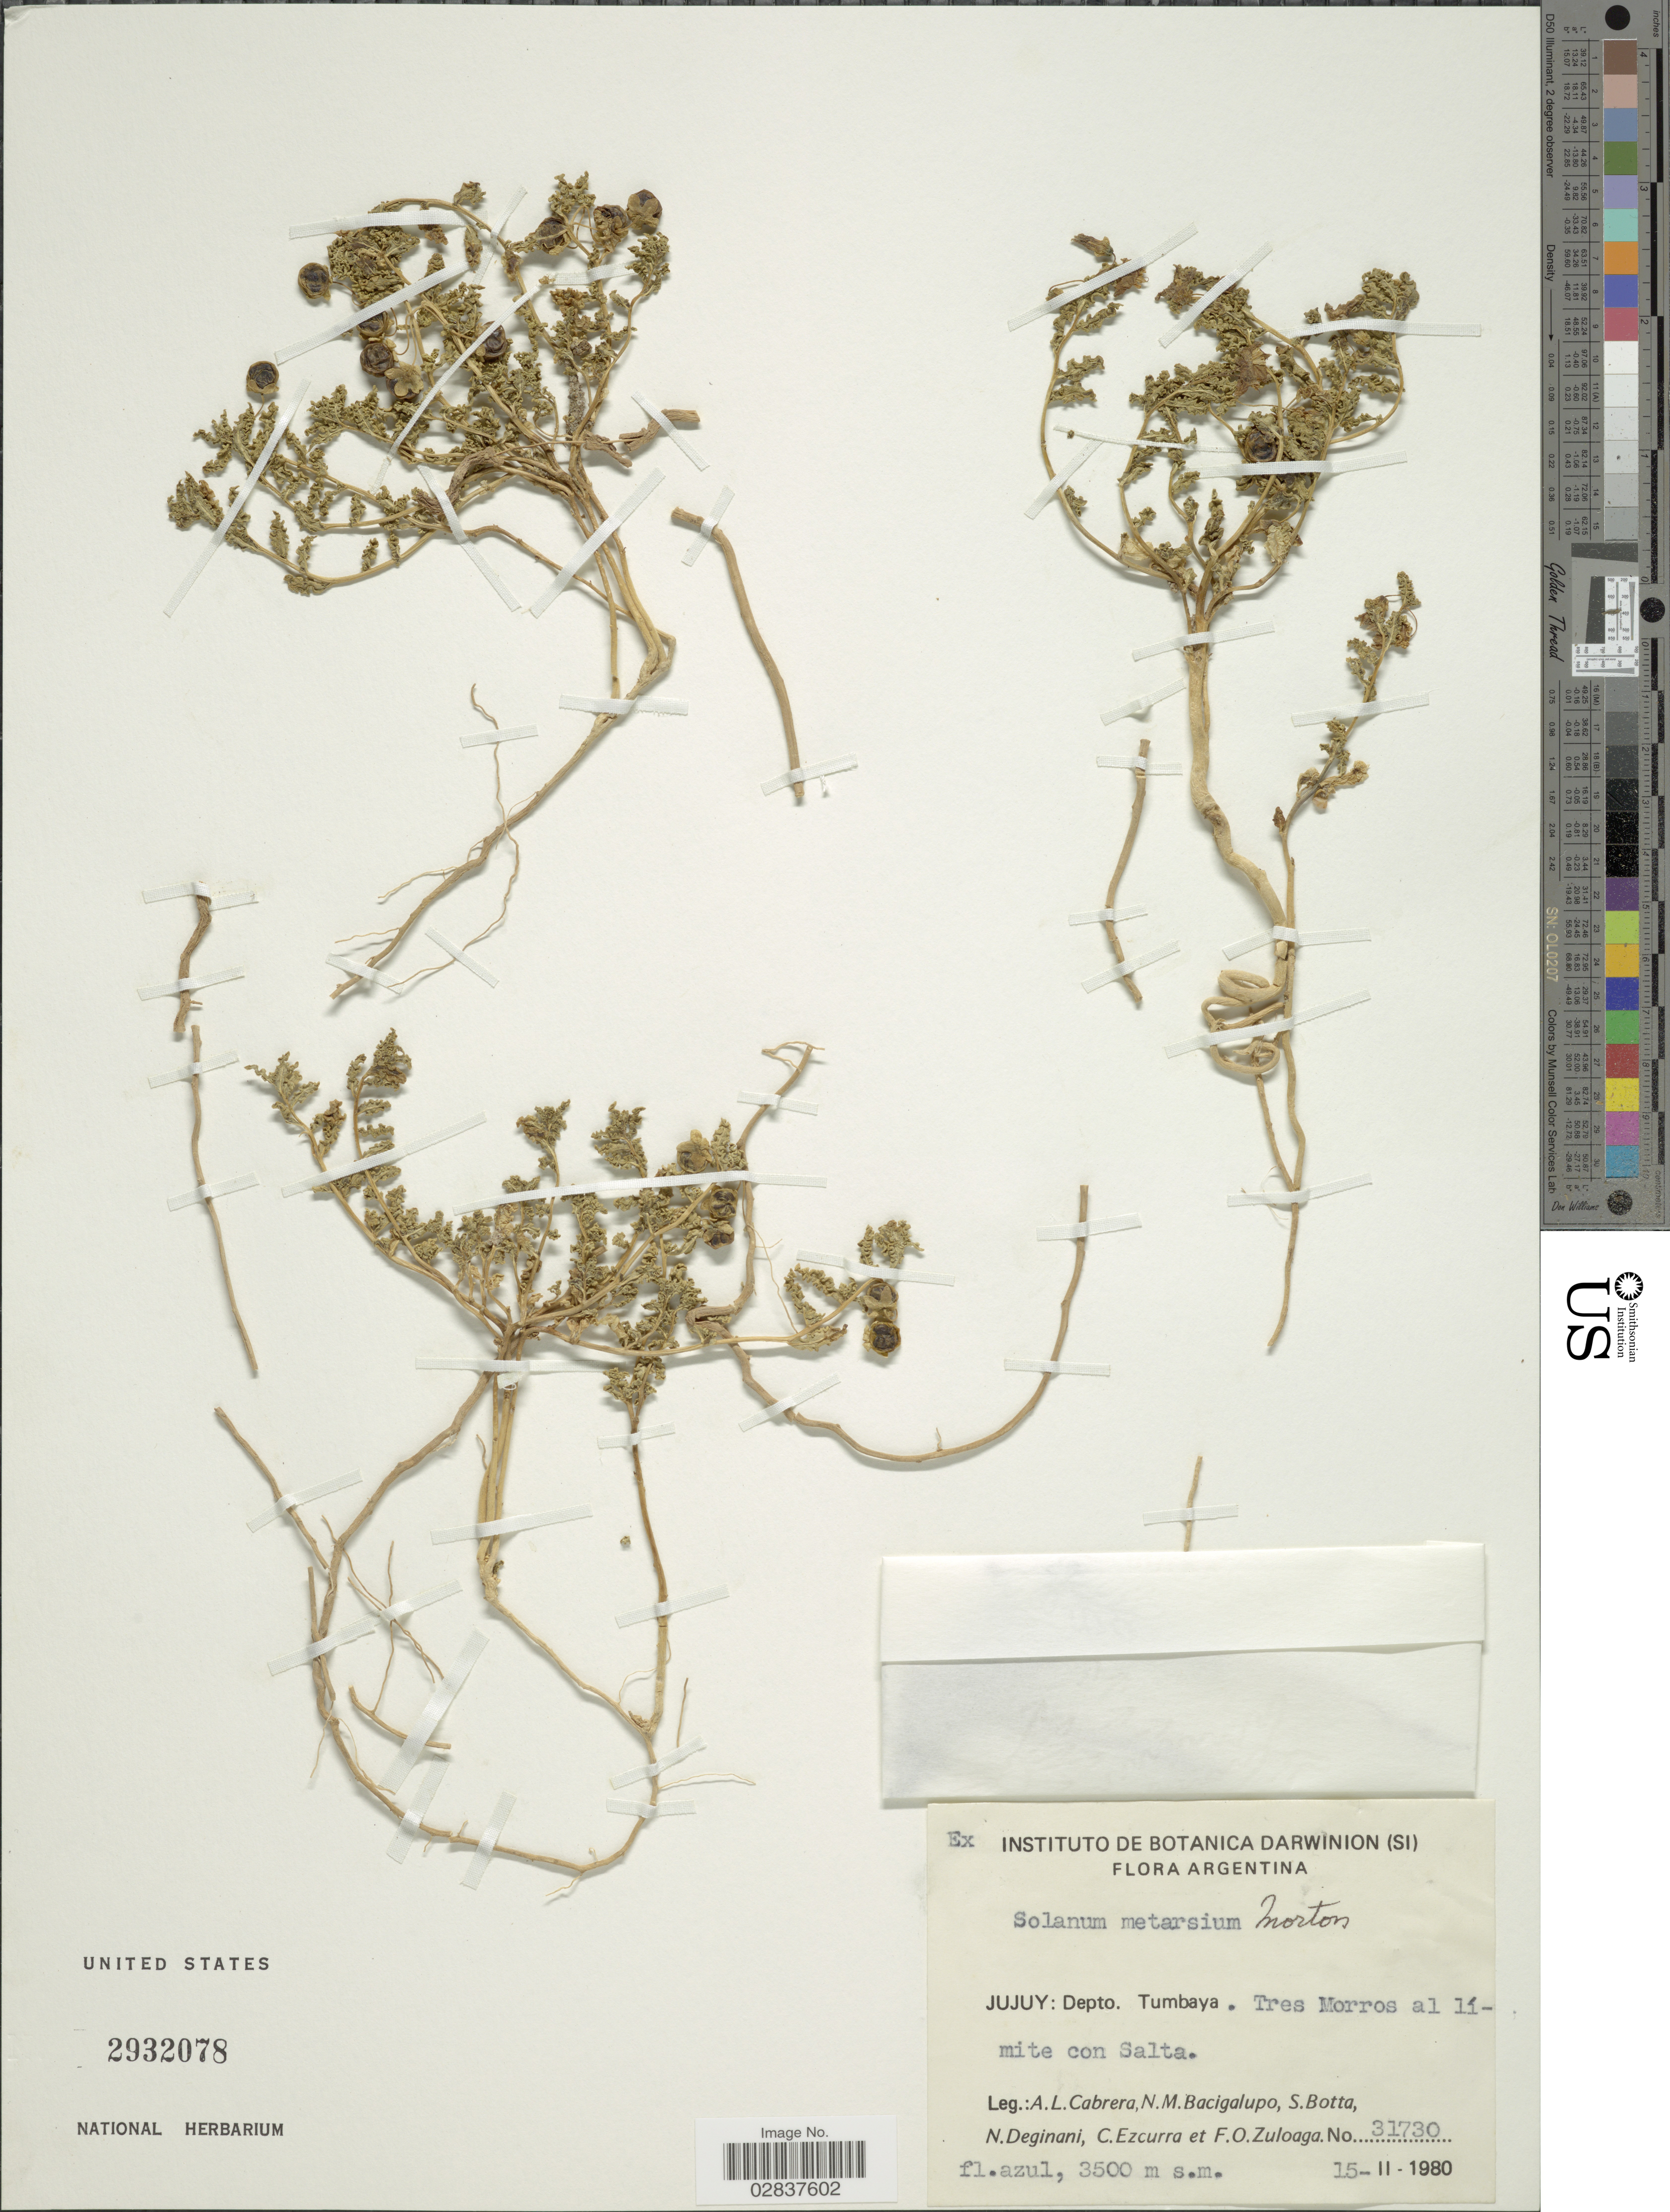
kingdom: Plantae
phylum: Tracheophyta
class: Magnoliopsida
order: Solanales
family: Solanaceae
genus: Solanum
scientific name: Solanum sinuatirecurvum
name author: Bitter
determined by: Knapp, S. D.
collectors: A. L. Cabrera, N. M. Bacigalupo, S. Botta, N. Deginani & et al.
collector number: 31730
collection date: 1980-02-15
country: Argentina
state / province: Jujuy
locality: Depto. Tumbaya. Tres Morros al límite con Salta.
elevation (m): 3500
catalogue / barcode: US 2932078